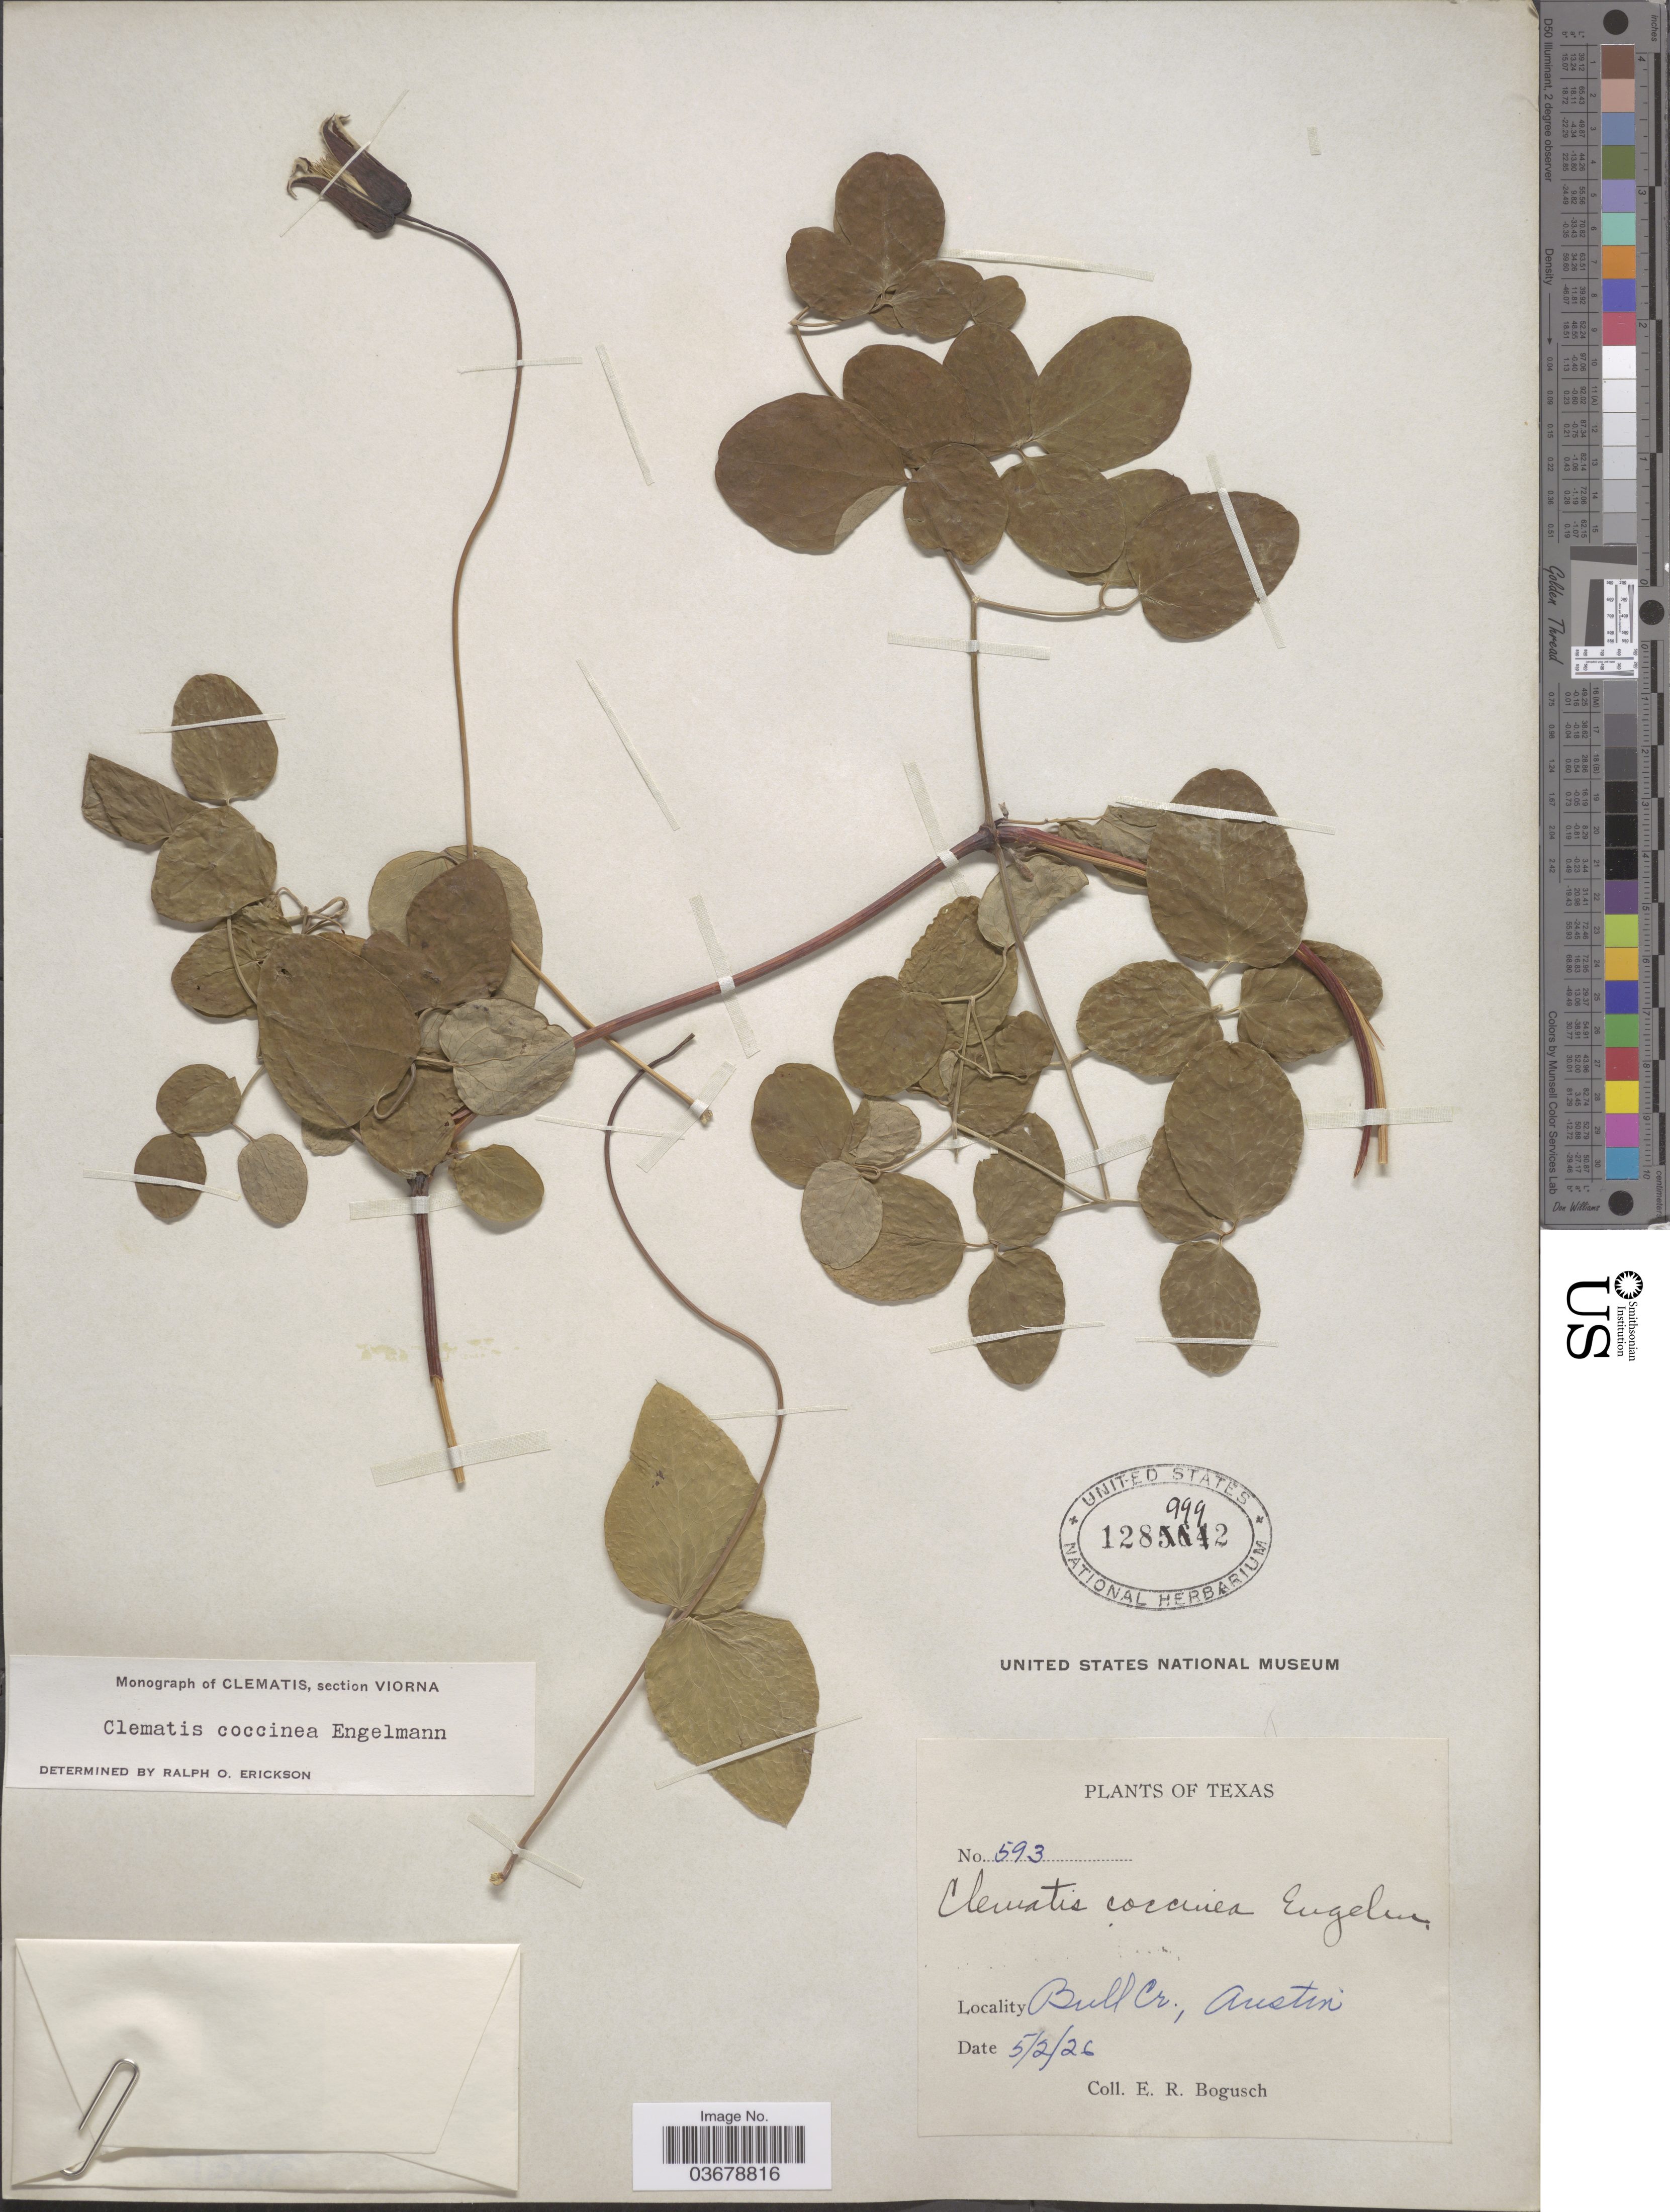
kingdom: Plantae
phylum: Tracheophyta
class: Magnoliopsida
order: Ranunculales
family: Ranunculaceae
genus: Clematis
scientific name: Clematis texensis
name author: Buckley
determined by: Strong, M. T., (US), Smithsonian Institution - National Museum of Natural History (UNITED STATES)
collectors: E. Bogusch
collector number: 593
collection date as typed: Transcribed d/m/y: 2/5/26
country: United States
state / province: Texas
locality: Bull Cr., Austin.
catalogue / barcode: US 1289992